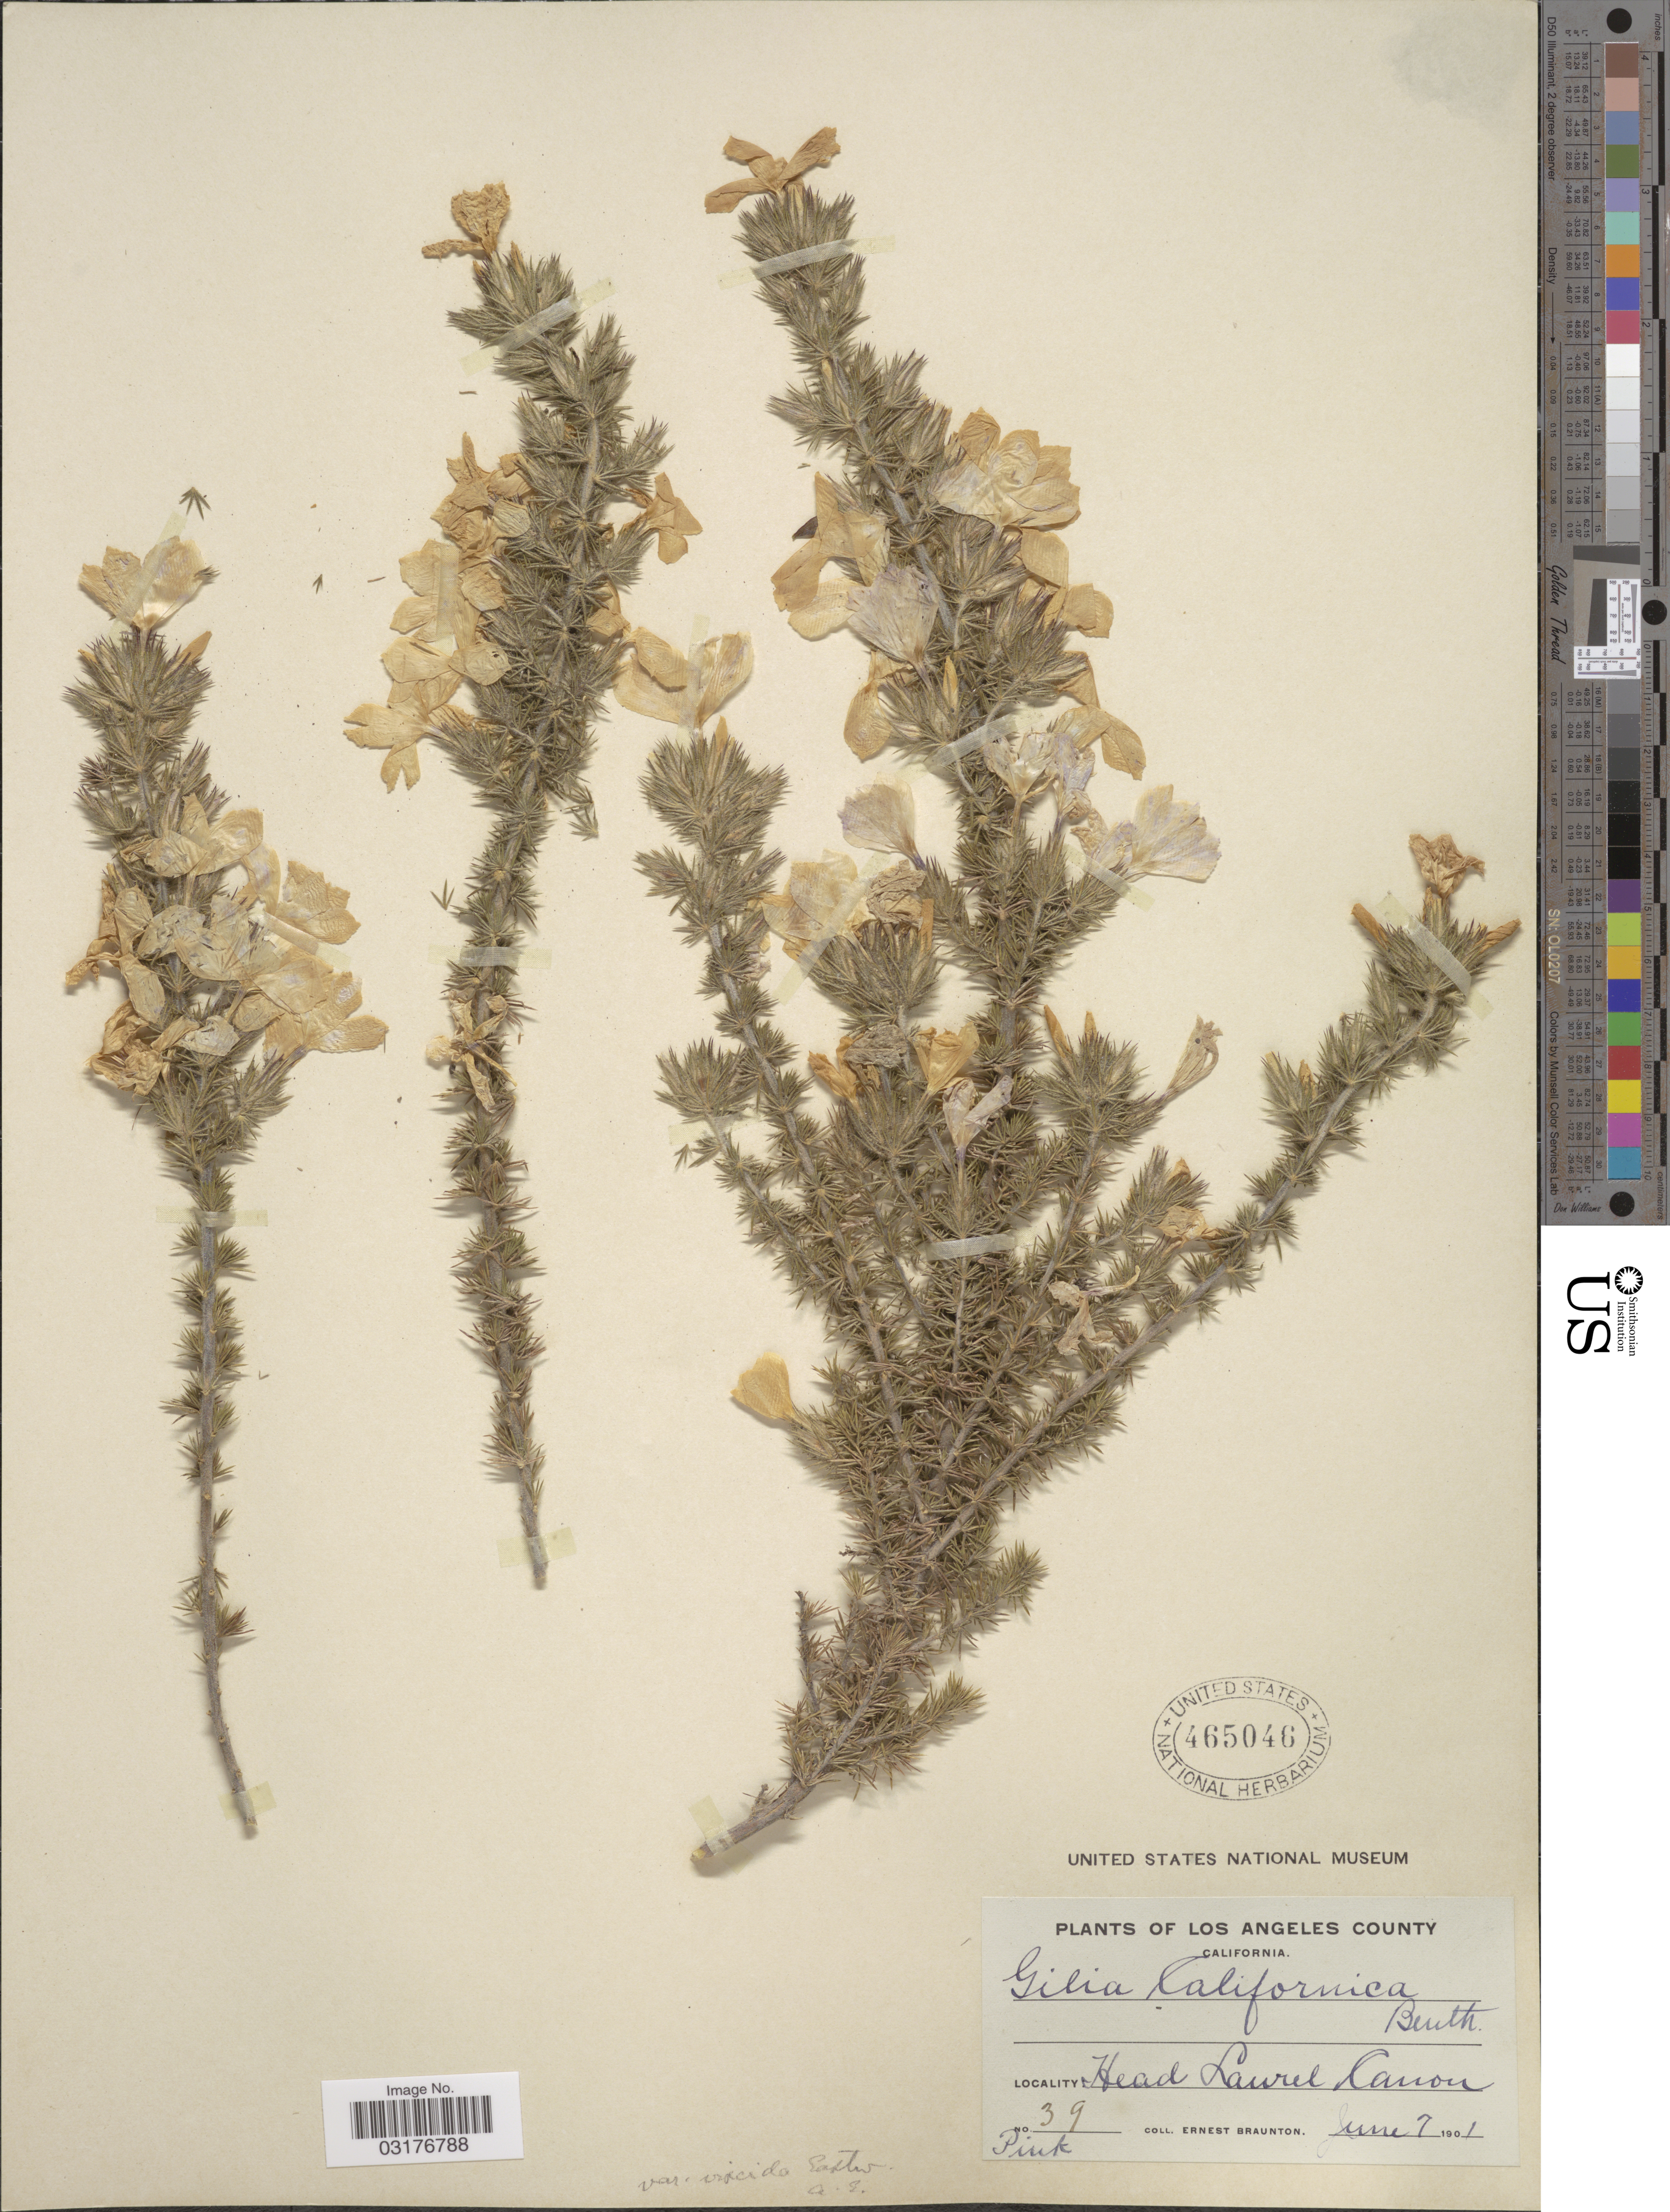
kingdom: Plantae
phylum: Tracheophyta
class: Magnoliopsida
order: Ericales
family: Polemoniaceae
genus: Linanthus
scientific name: Linanthus californicus subsp. glandulosus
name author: (Eastw.) J.M. Porter & R. Patt.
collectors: E. Braunton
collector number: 39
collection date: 1901-06-07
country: United States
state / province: California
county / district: Los Angeles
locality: Los Angeles County. Head Laurel Canon.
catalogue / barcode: US 465046